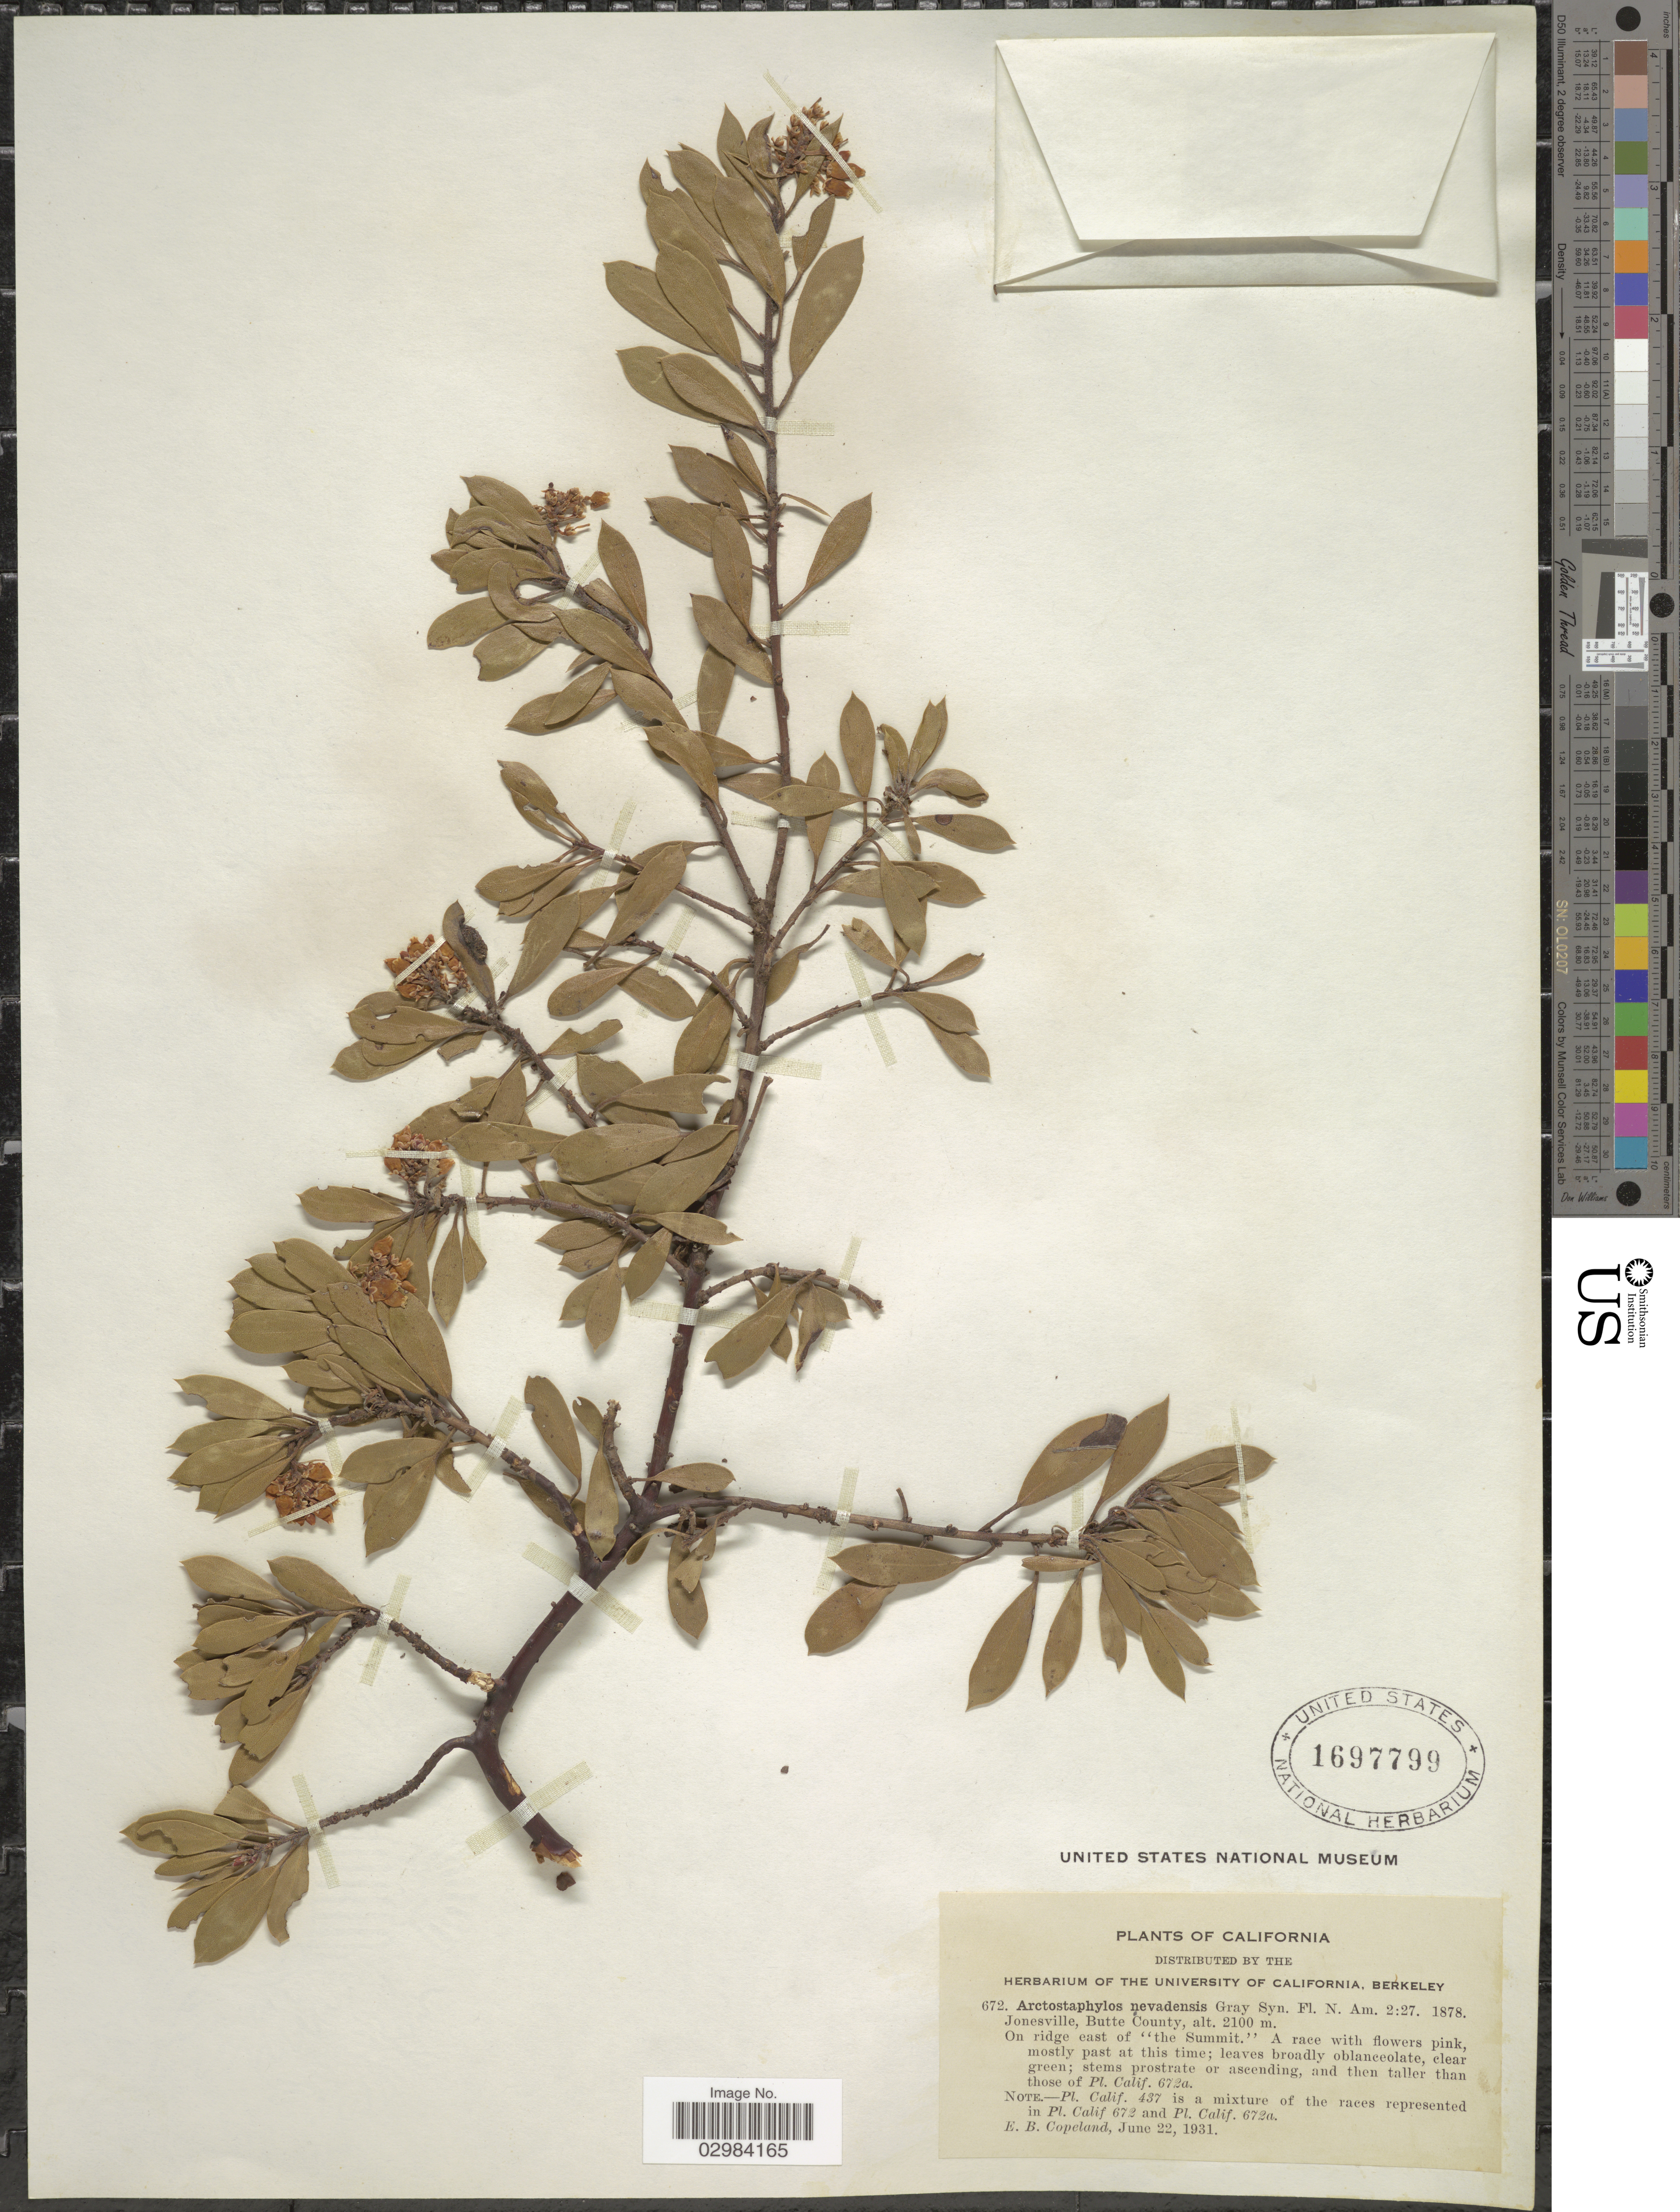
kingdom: Plantae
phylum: Tracheophyta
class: Magnoliopsida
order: Ericales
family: Ericaceae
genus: Arctostaphylos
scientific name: Arctostaphylos nevadensis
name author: A. Gray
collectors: E. B. Copeland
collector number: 672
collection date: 1931-06-22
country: United States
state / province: California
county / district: Butte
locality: Jonesville, Butte County, On ridge east of "the Summit".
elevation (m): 2100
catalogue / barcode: US 1697799